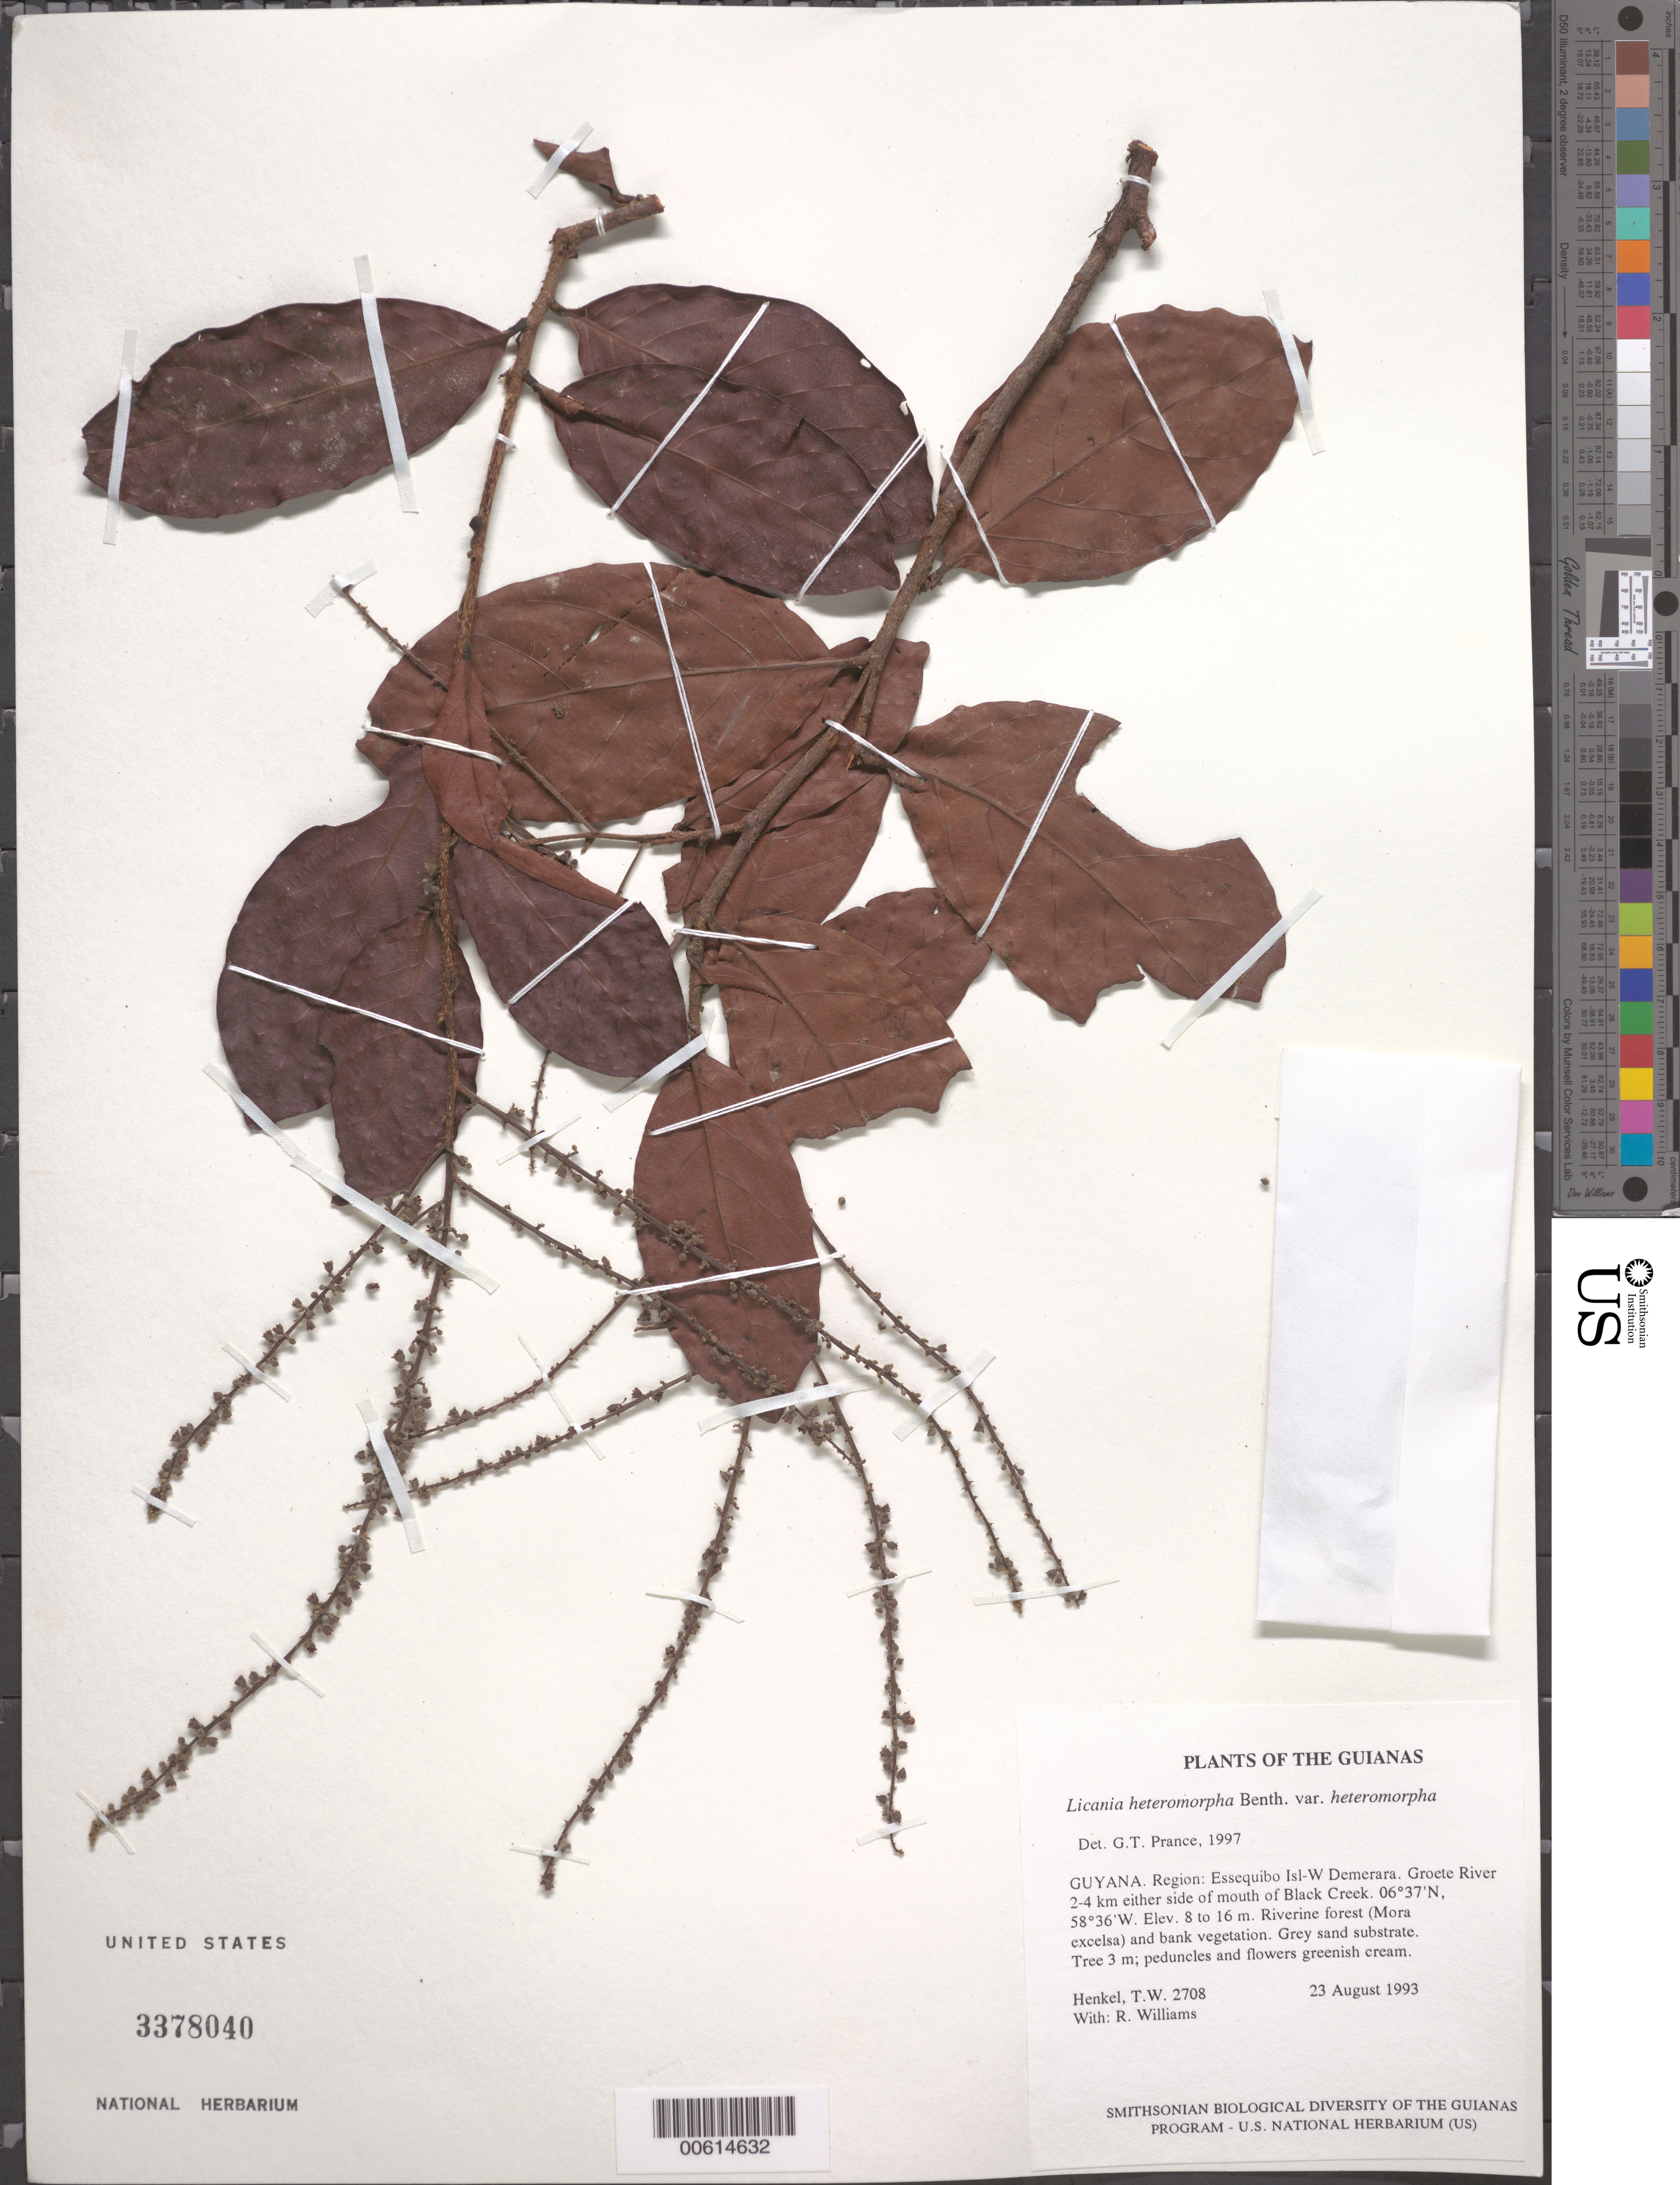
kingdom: Plantae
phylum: Tracheophyta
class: Magnoliopsida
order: Malpighiales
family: Chrysobalanaceae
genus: Hymenopus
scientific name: Hymenopus heteromorphus var. heteromorphus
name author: (Benth.) Sothers & Prance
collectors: T. Henkel & R. Williams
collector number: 2708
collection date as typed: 23 August 1993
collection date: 1993-08-23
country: Guyana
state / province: Essequibo Isl-W. Demerara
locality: Groete River 2-4 km either side of mouth of Black Creek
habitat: Riverine forest (Mora excelsa) and bank vegetation. Grey sand substrate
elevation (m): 8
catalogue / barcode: US 3378040